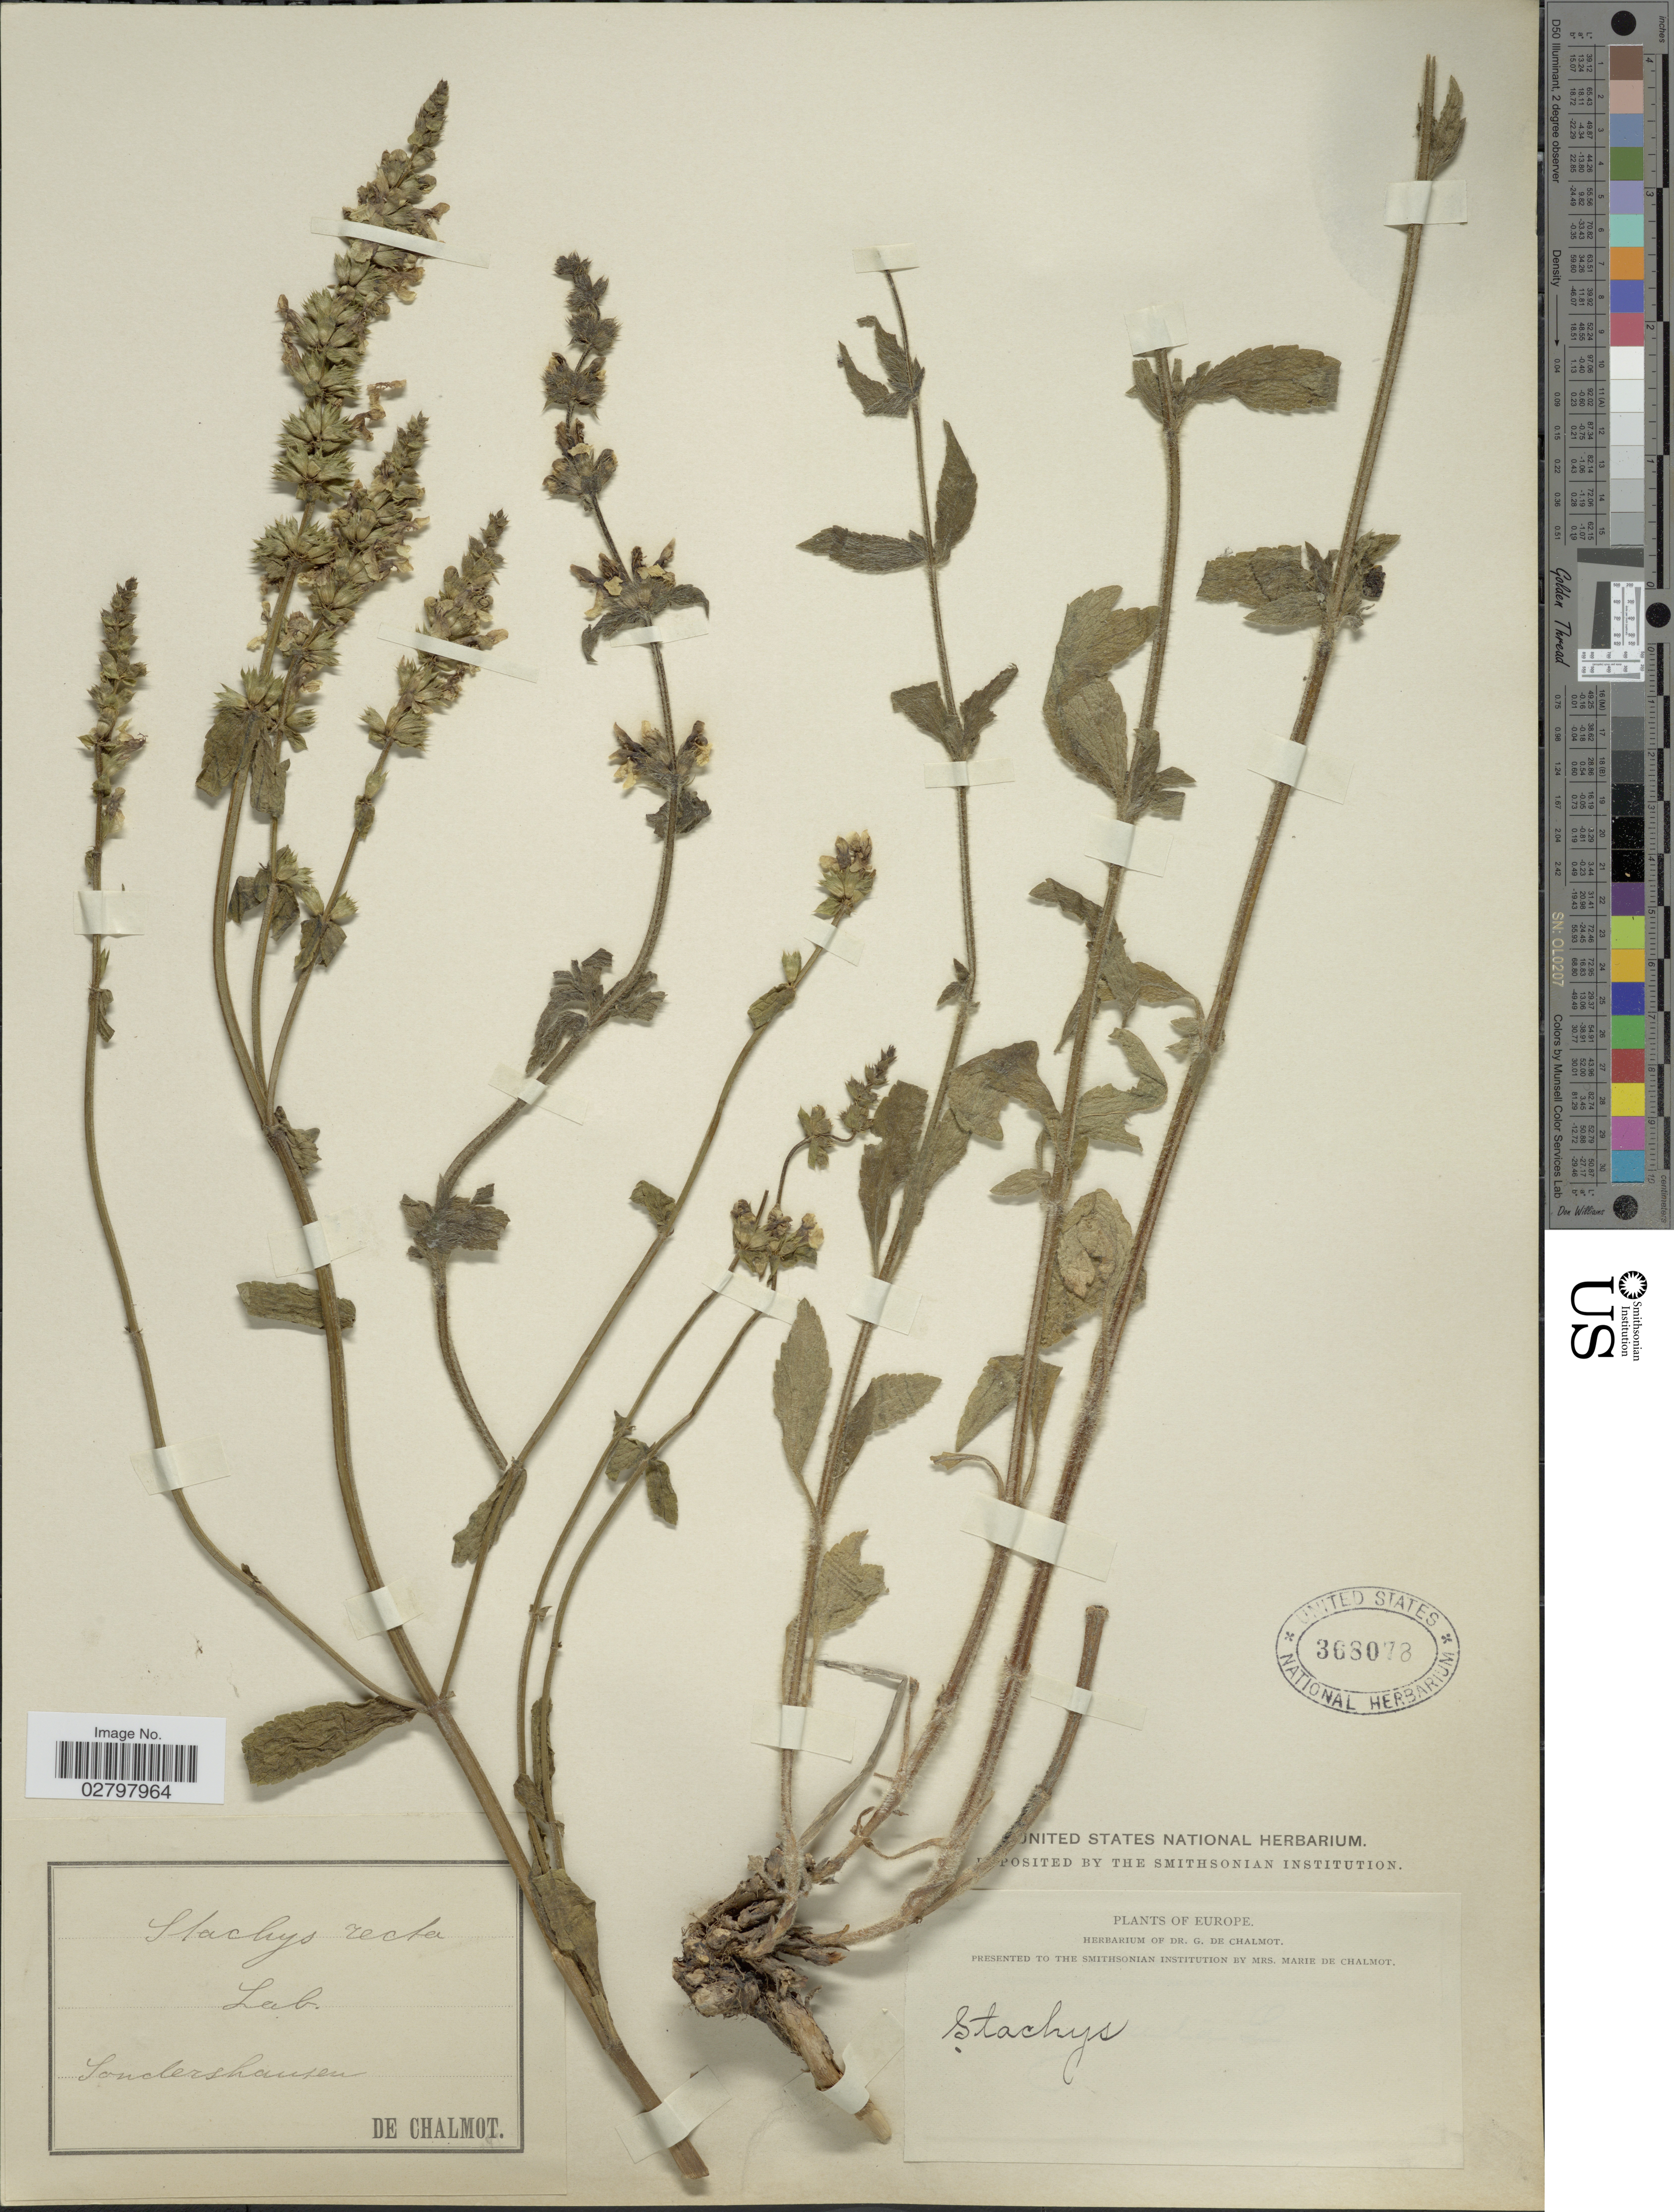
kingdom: Plantae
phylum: Tracheophyta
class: Magnoliopsida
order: Lamiales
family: Lamiaceae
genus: Stachys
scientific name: Stachys recta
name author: L.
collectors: G. de Chalmot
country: Germany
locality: Europe, Sondershausen.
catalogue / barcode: US 368078